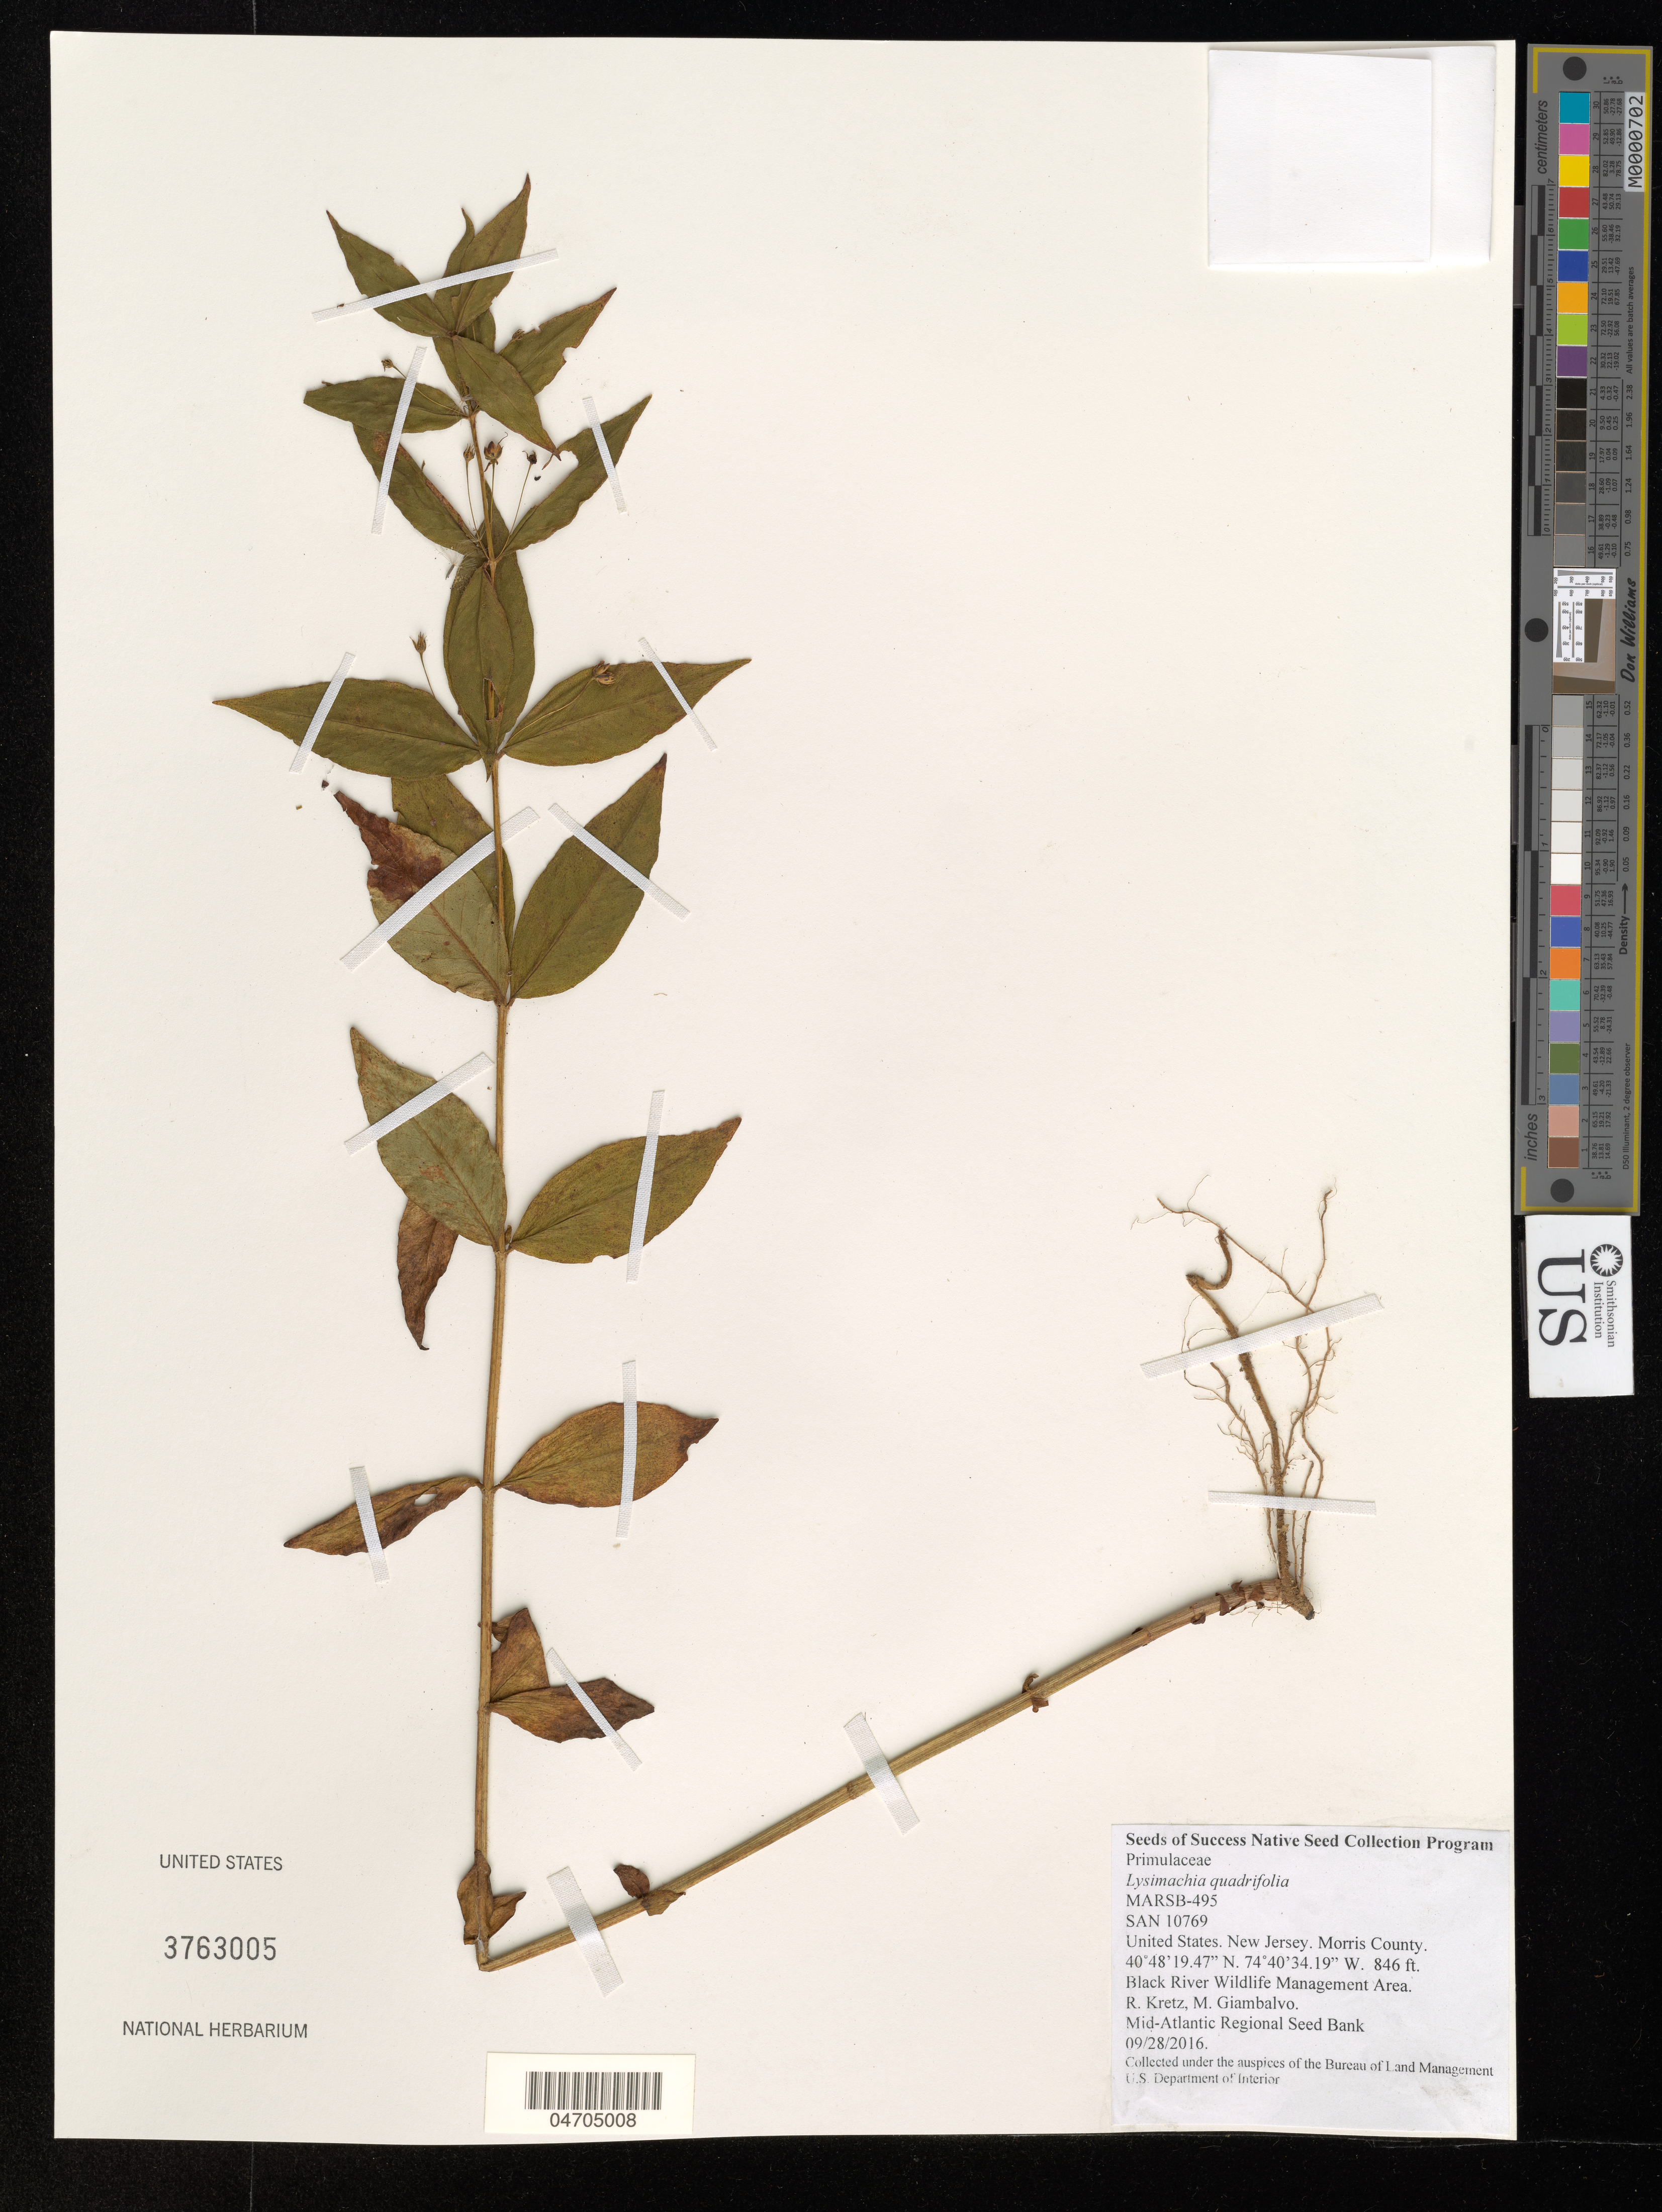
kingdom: Plantae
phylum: Tracheophyta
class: Magnoliopsida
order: Ericales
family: Primulaceae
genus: Lysimachia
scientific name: Lysimachia quadrifolia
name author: L.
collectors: R. Kretz & M. Giambalvo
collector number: MARSB-495/SAN10769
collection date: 2016-09-28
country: United States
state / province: New Jersey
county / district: Morris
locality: Morris County. Black River Wildlife Management Area.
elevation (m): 258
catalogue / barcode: US 3763005